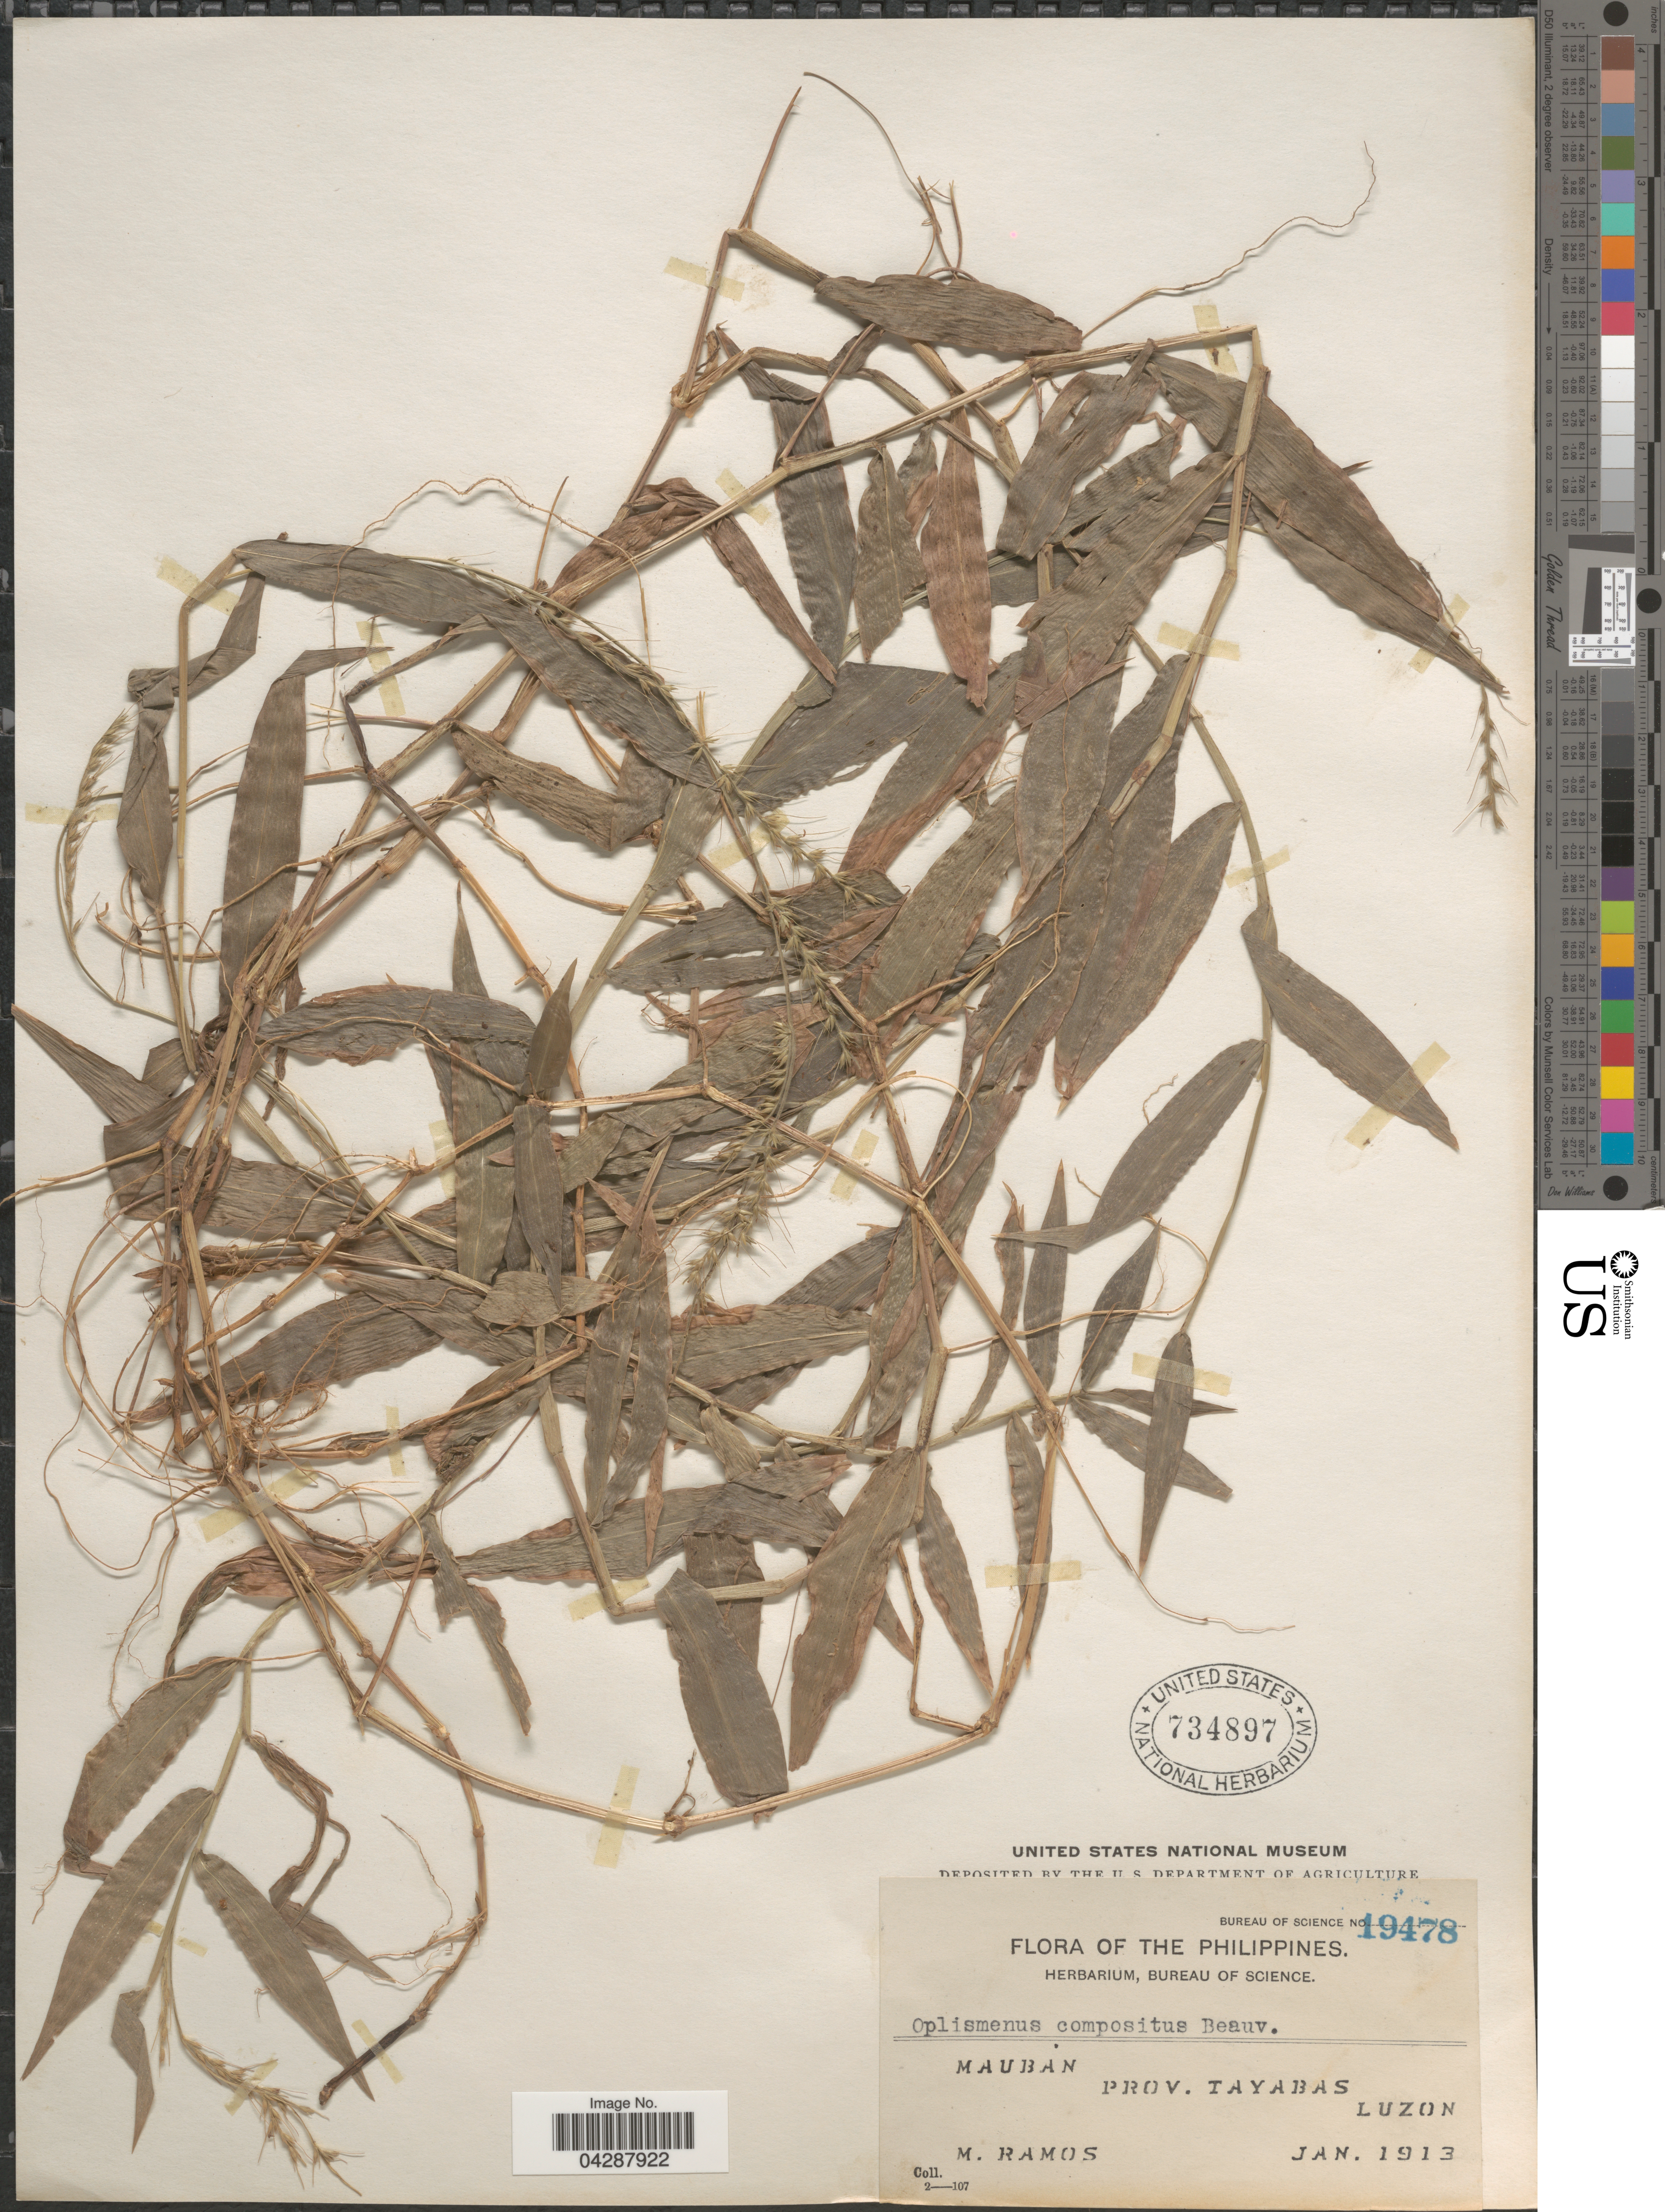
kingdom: Plantae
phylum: Tracheophyta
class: Liliopsida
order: Poales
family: Poaceae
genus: Oplismenus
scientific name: Oplismenus compositus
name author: (L.) P. Beauv.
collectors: M. Ramos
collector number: Bureau of Science 19478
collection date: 1913-01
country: Philippines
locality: Mauban. Prov. Tayabas. Luzon.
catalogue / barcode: US 734897